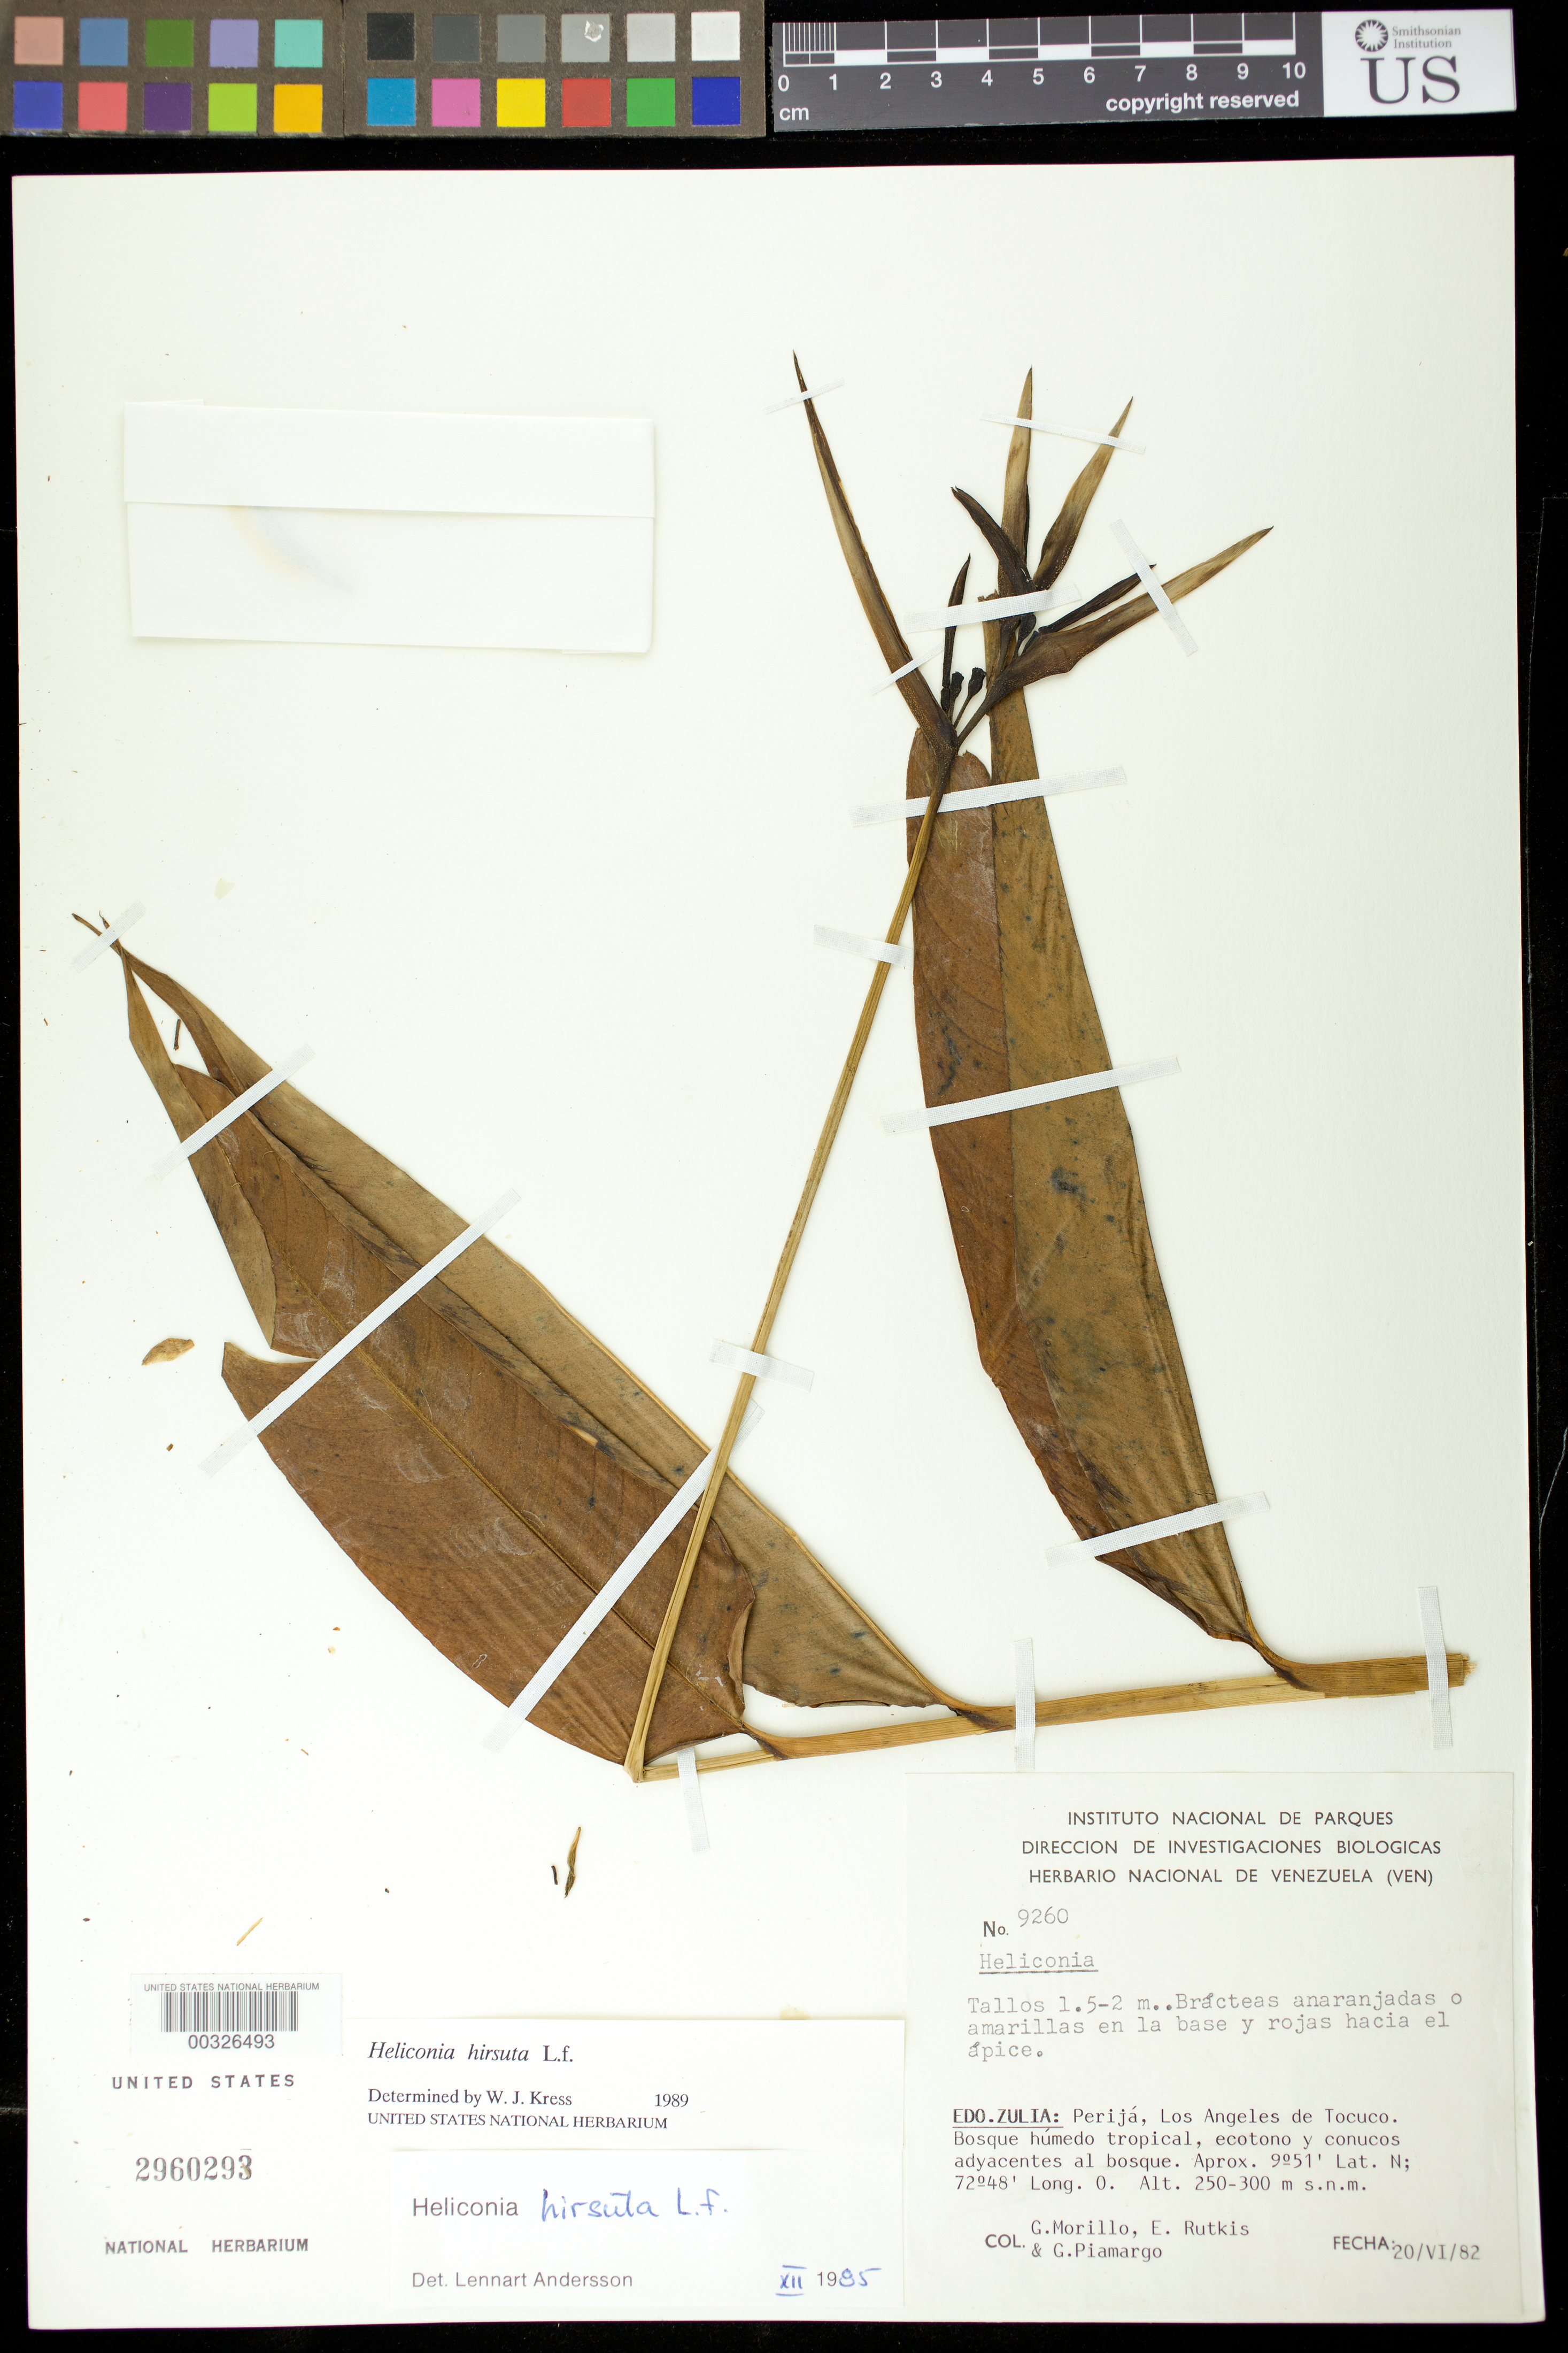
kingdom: Plantae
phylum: Tracheophyta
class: Liliopsida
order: Zingiberales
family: Heliconiaceae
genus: Heliconia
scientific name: Heliconia hirsuta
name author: L. f.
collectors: G. N. Morillo, E. Rutkis & G. Piamargo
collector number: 9260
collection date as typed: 20 Jun 1982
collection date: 1982-06-20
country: Venezuela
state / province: Zulia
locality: Perija, los angeles de tocuco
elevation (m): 250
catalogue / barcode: US 2960293